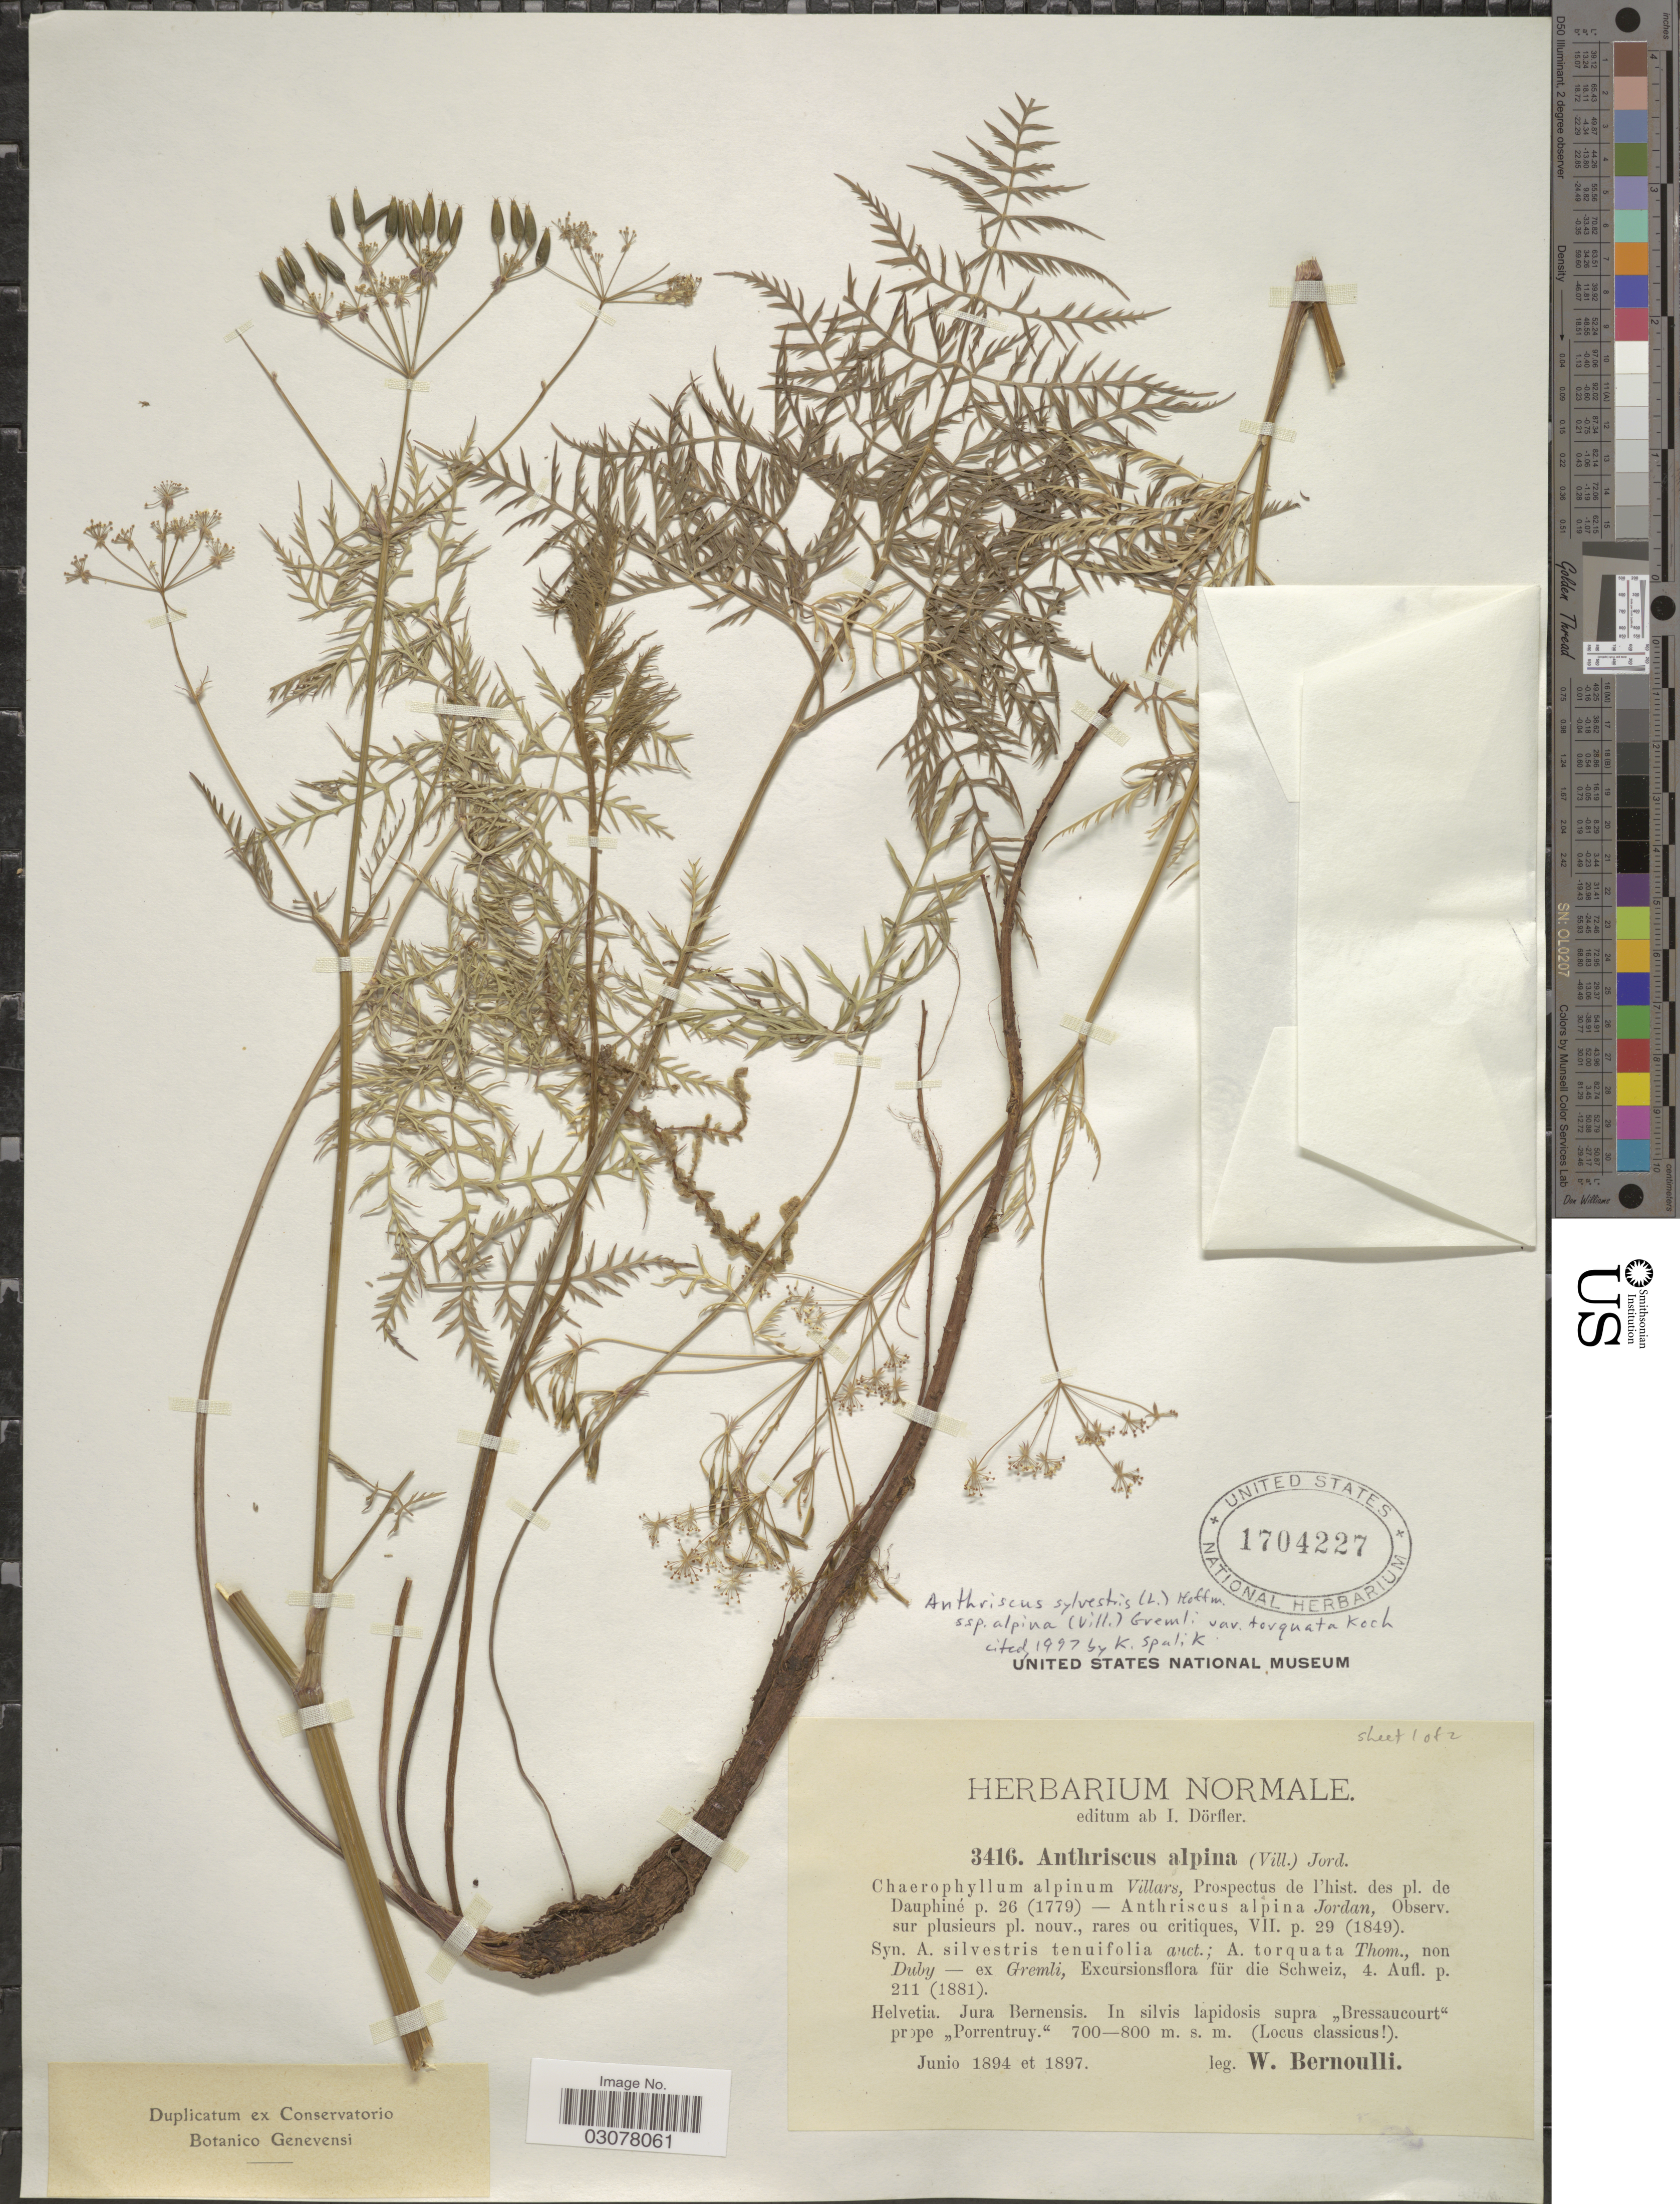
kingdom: Plantae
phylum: Tracheophyta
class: Magnoliopsida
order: Apiales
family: Apiaceae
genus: Anthriscus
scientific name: Anthriscus sylvestris var. torquatus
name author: E. Thomas ex W.D.J. Koch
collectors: W. Bernoulli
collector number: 3416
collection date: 1894-06/1897-06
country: Switzerland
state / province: Jura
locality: Helvetia. Jura Bernensis. Supra "Bressaucourt" prope "Porrentruy".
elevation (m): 700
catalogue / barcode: US 1704227